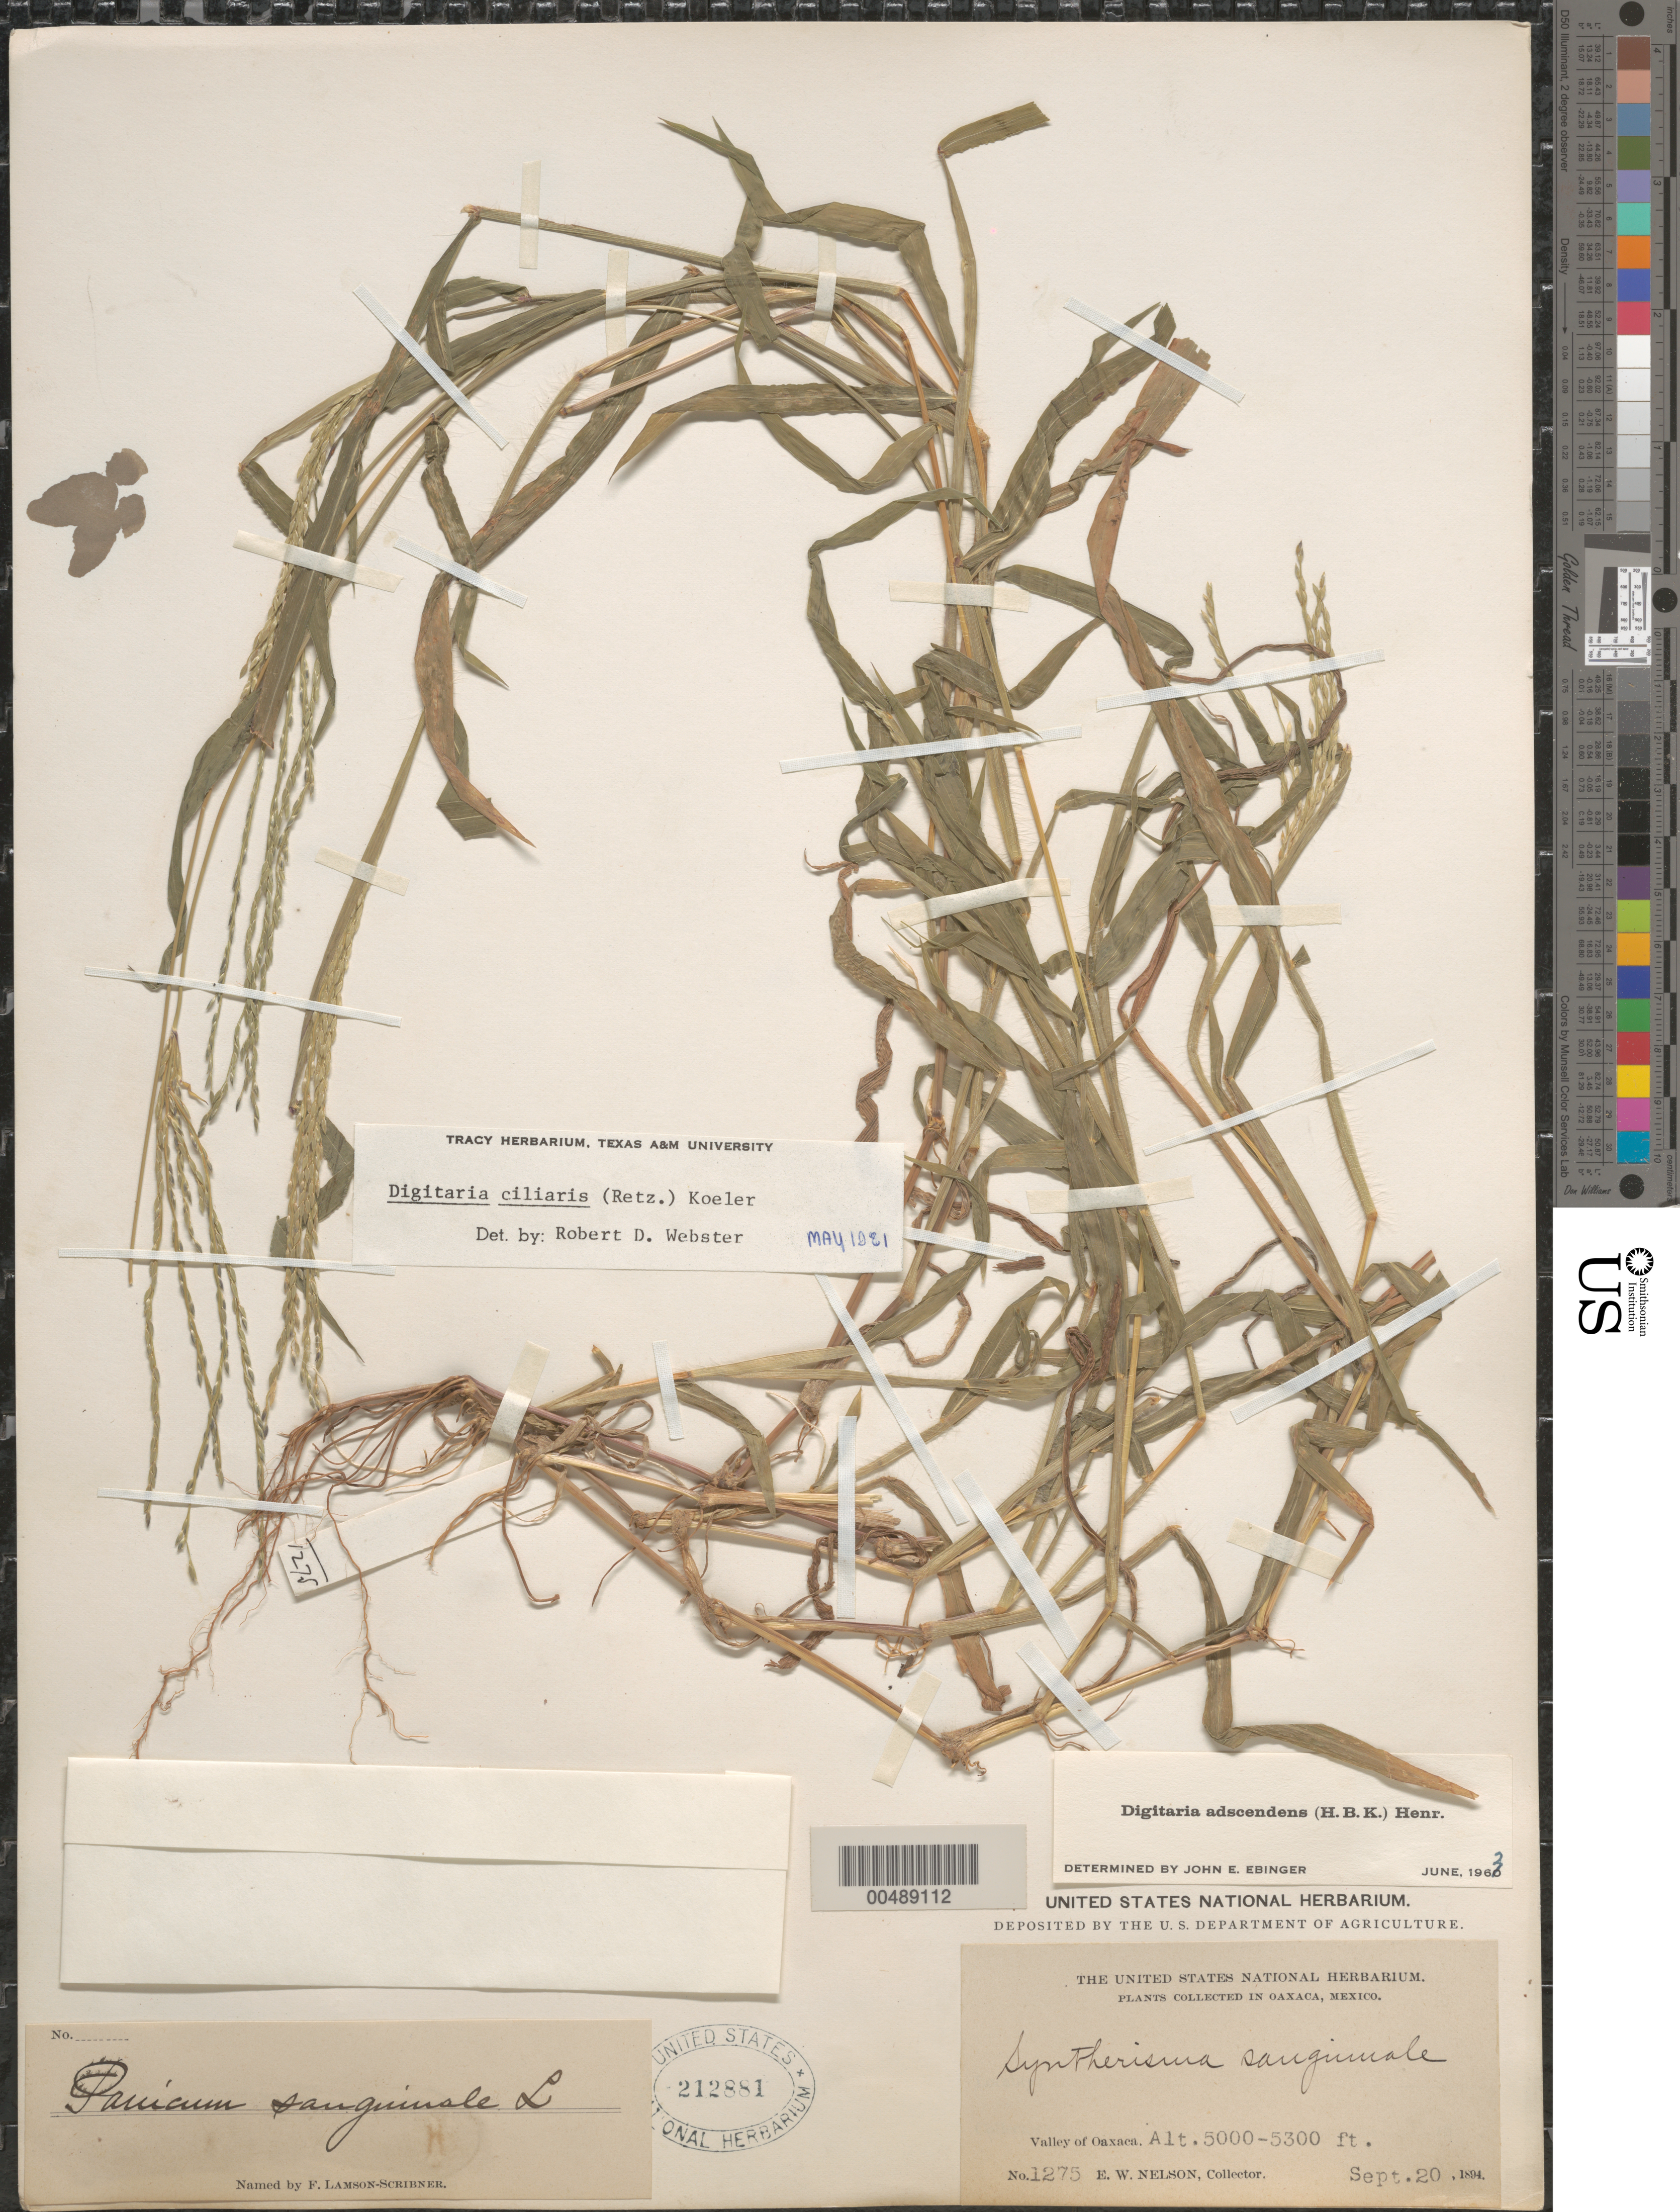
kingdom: Plantae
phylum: Tracheophyta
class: Liliopsida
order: Poales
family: Poaceae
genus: Digitaria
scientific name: Digitaria ciliaris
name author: (Retz.) Koeler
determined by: Webster, Robert D.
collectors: E. W. Nelson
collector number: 1275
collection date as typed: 20 Sep 1894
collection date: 1894-09-20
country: Mexico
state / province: Oaxaca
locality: Valley of Oaxaca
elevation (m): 1524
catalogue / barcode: US 212881